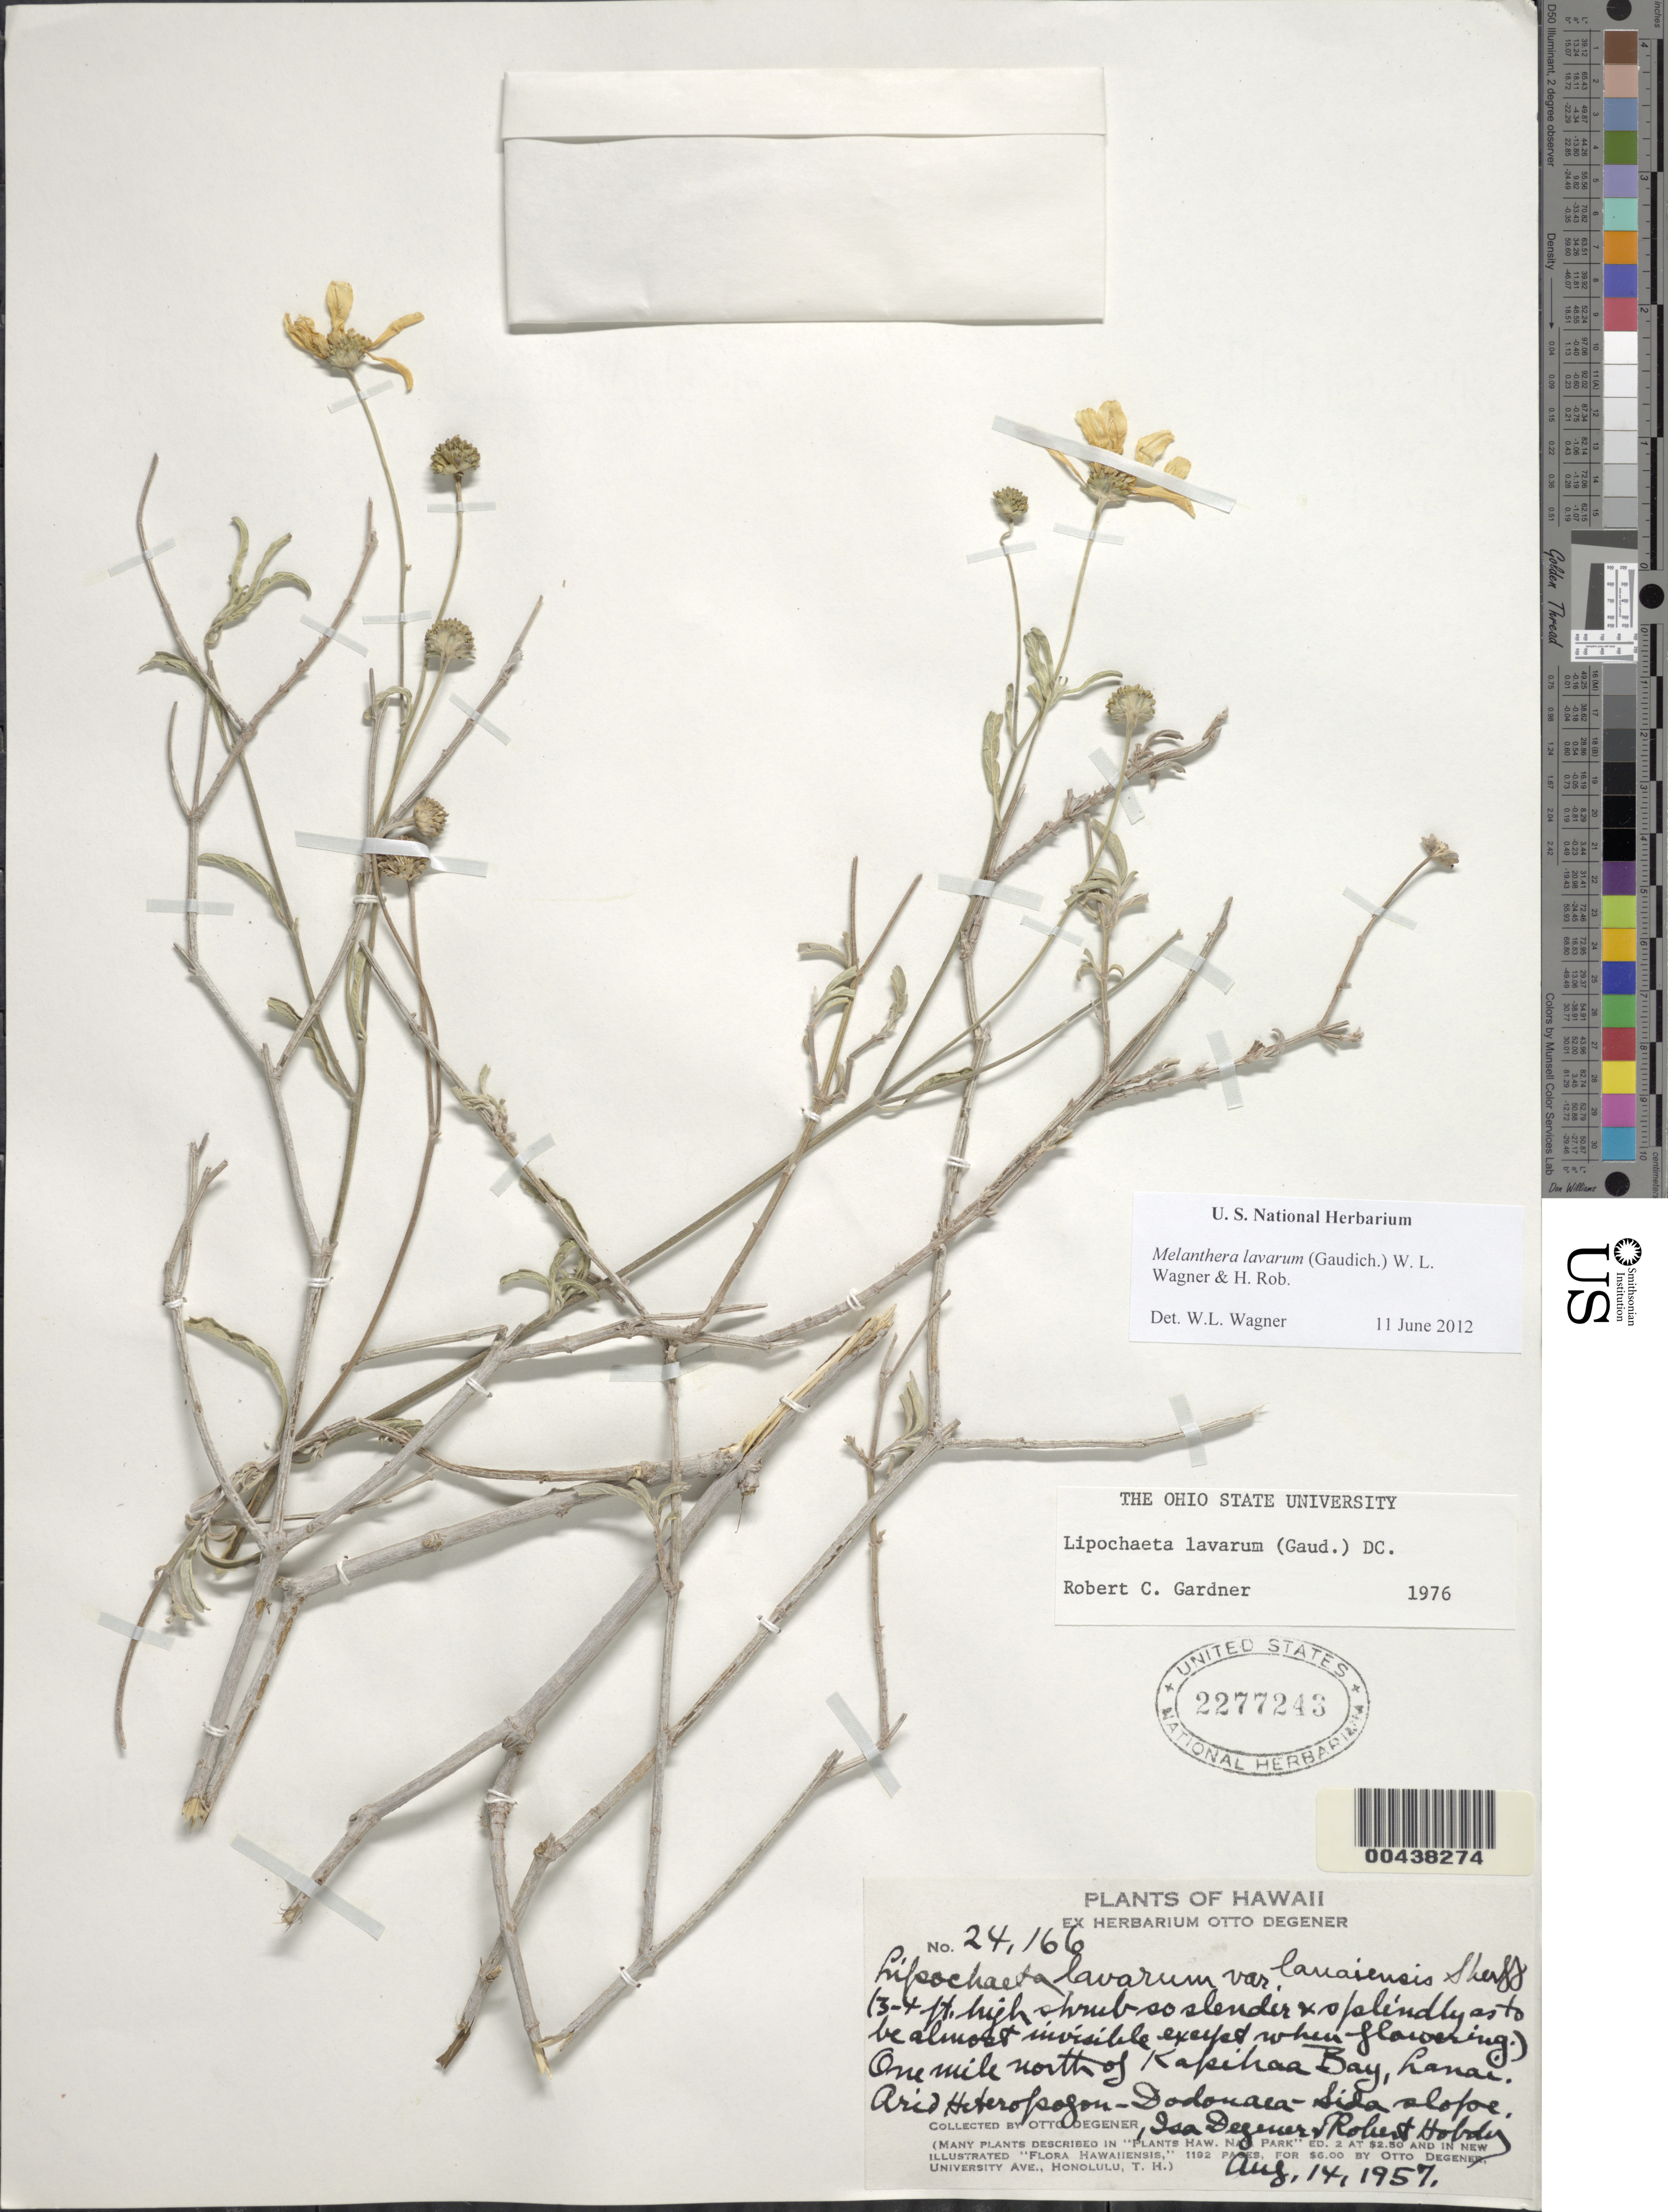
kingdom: Plantae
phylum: Tracheophyta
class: Magnoliopsida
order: Asterales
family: Asteraceae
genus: Wollastonia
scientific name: Wollastonia lavarum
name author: (Gaudich.) Orchard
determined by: Wagner, W. L., (BOT), Smithsonian Institution - National Museum of Natural History (UNITED STATES)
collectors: O. Degener, I. Degener & R. Hobdy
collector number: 24166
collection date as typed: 14 Aug 1957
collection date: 1957-08-14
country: United States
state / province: Hawaii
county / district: Maui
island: Lana'i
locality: One mile north of Kapihaa Bay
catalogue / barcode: US 2277243